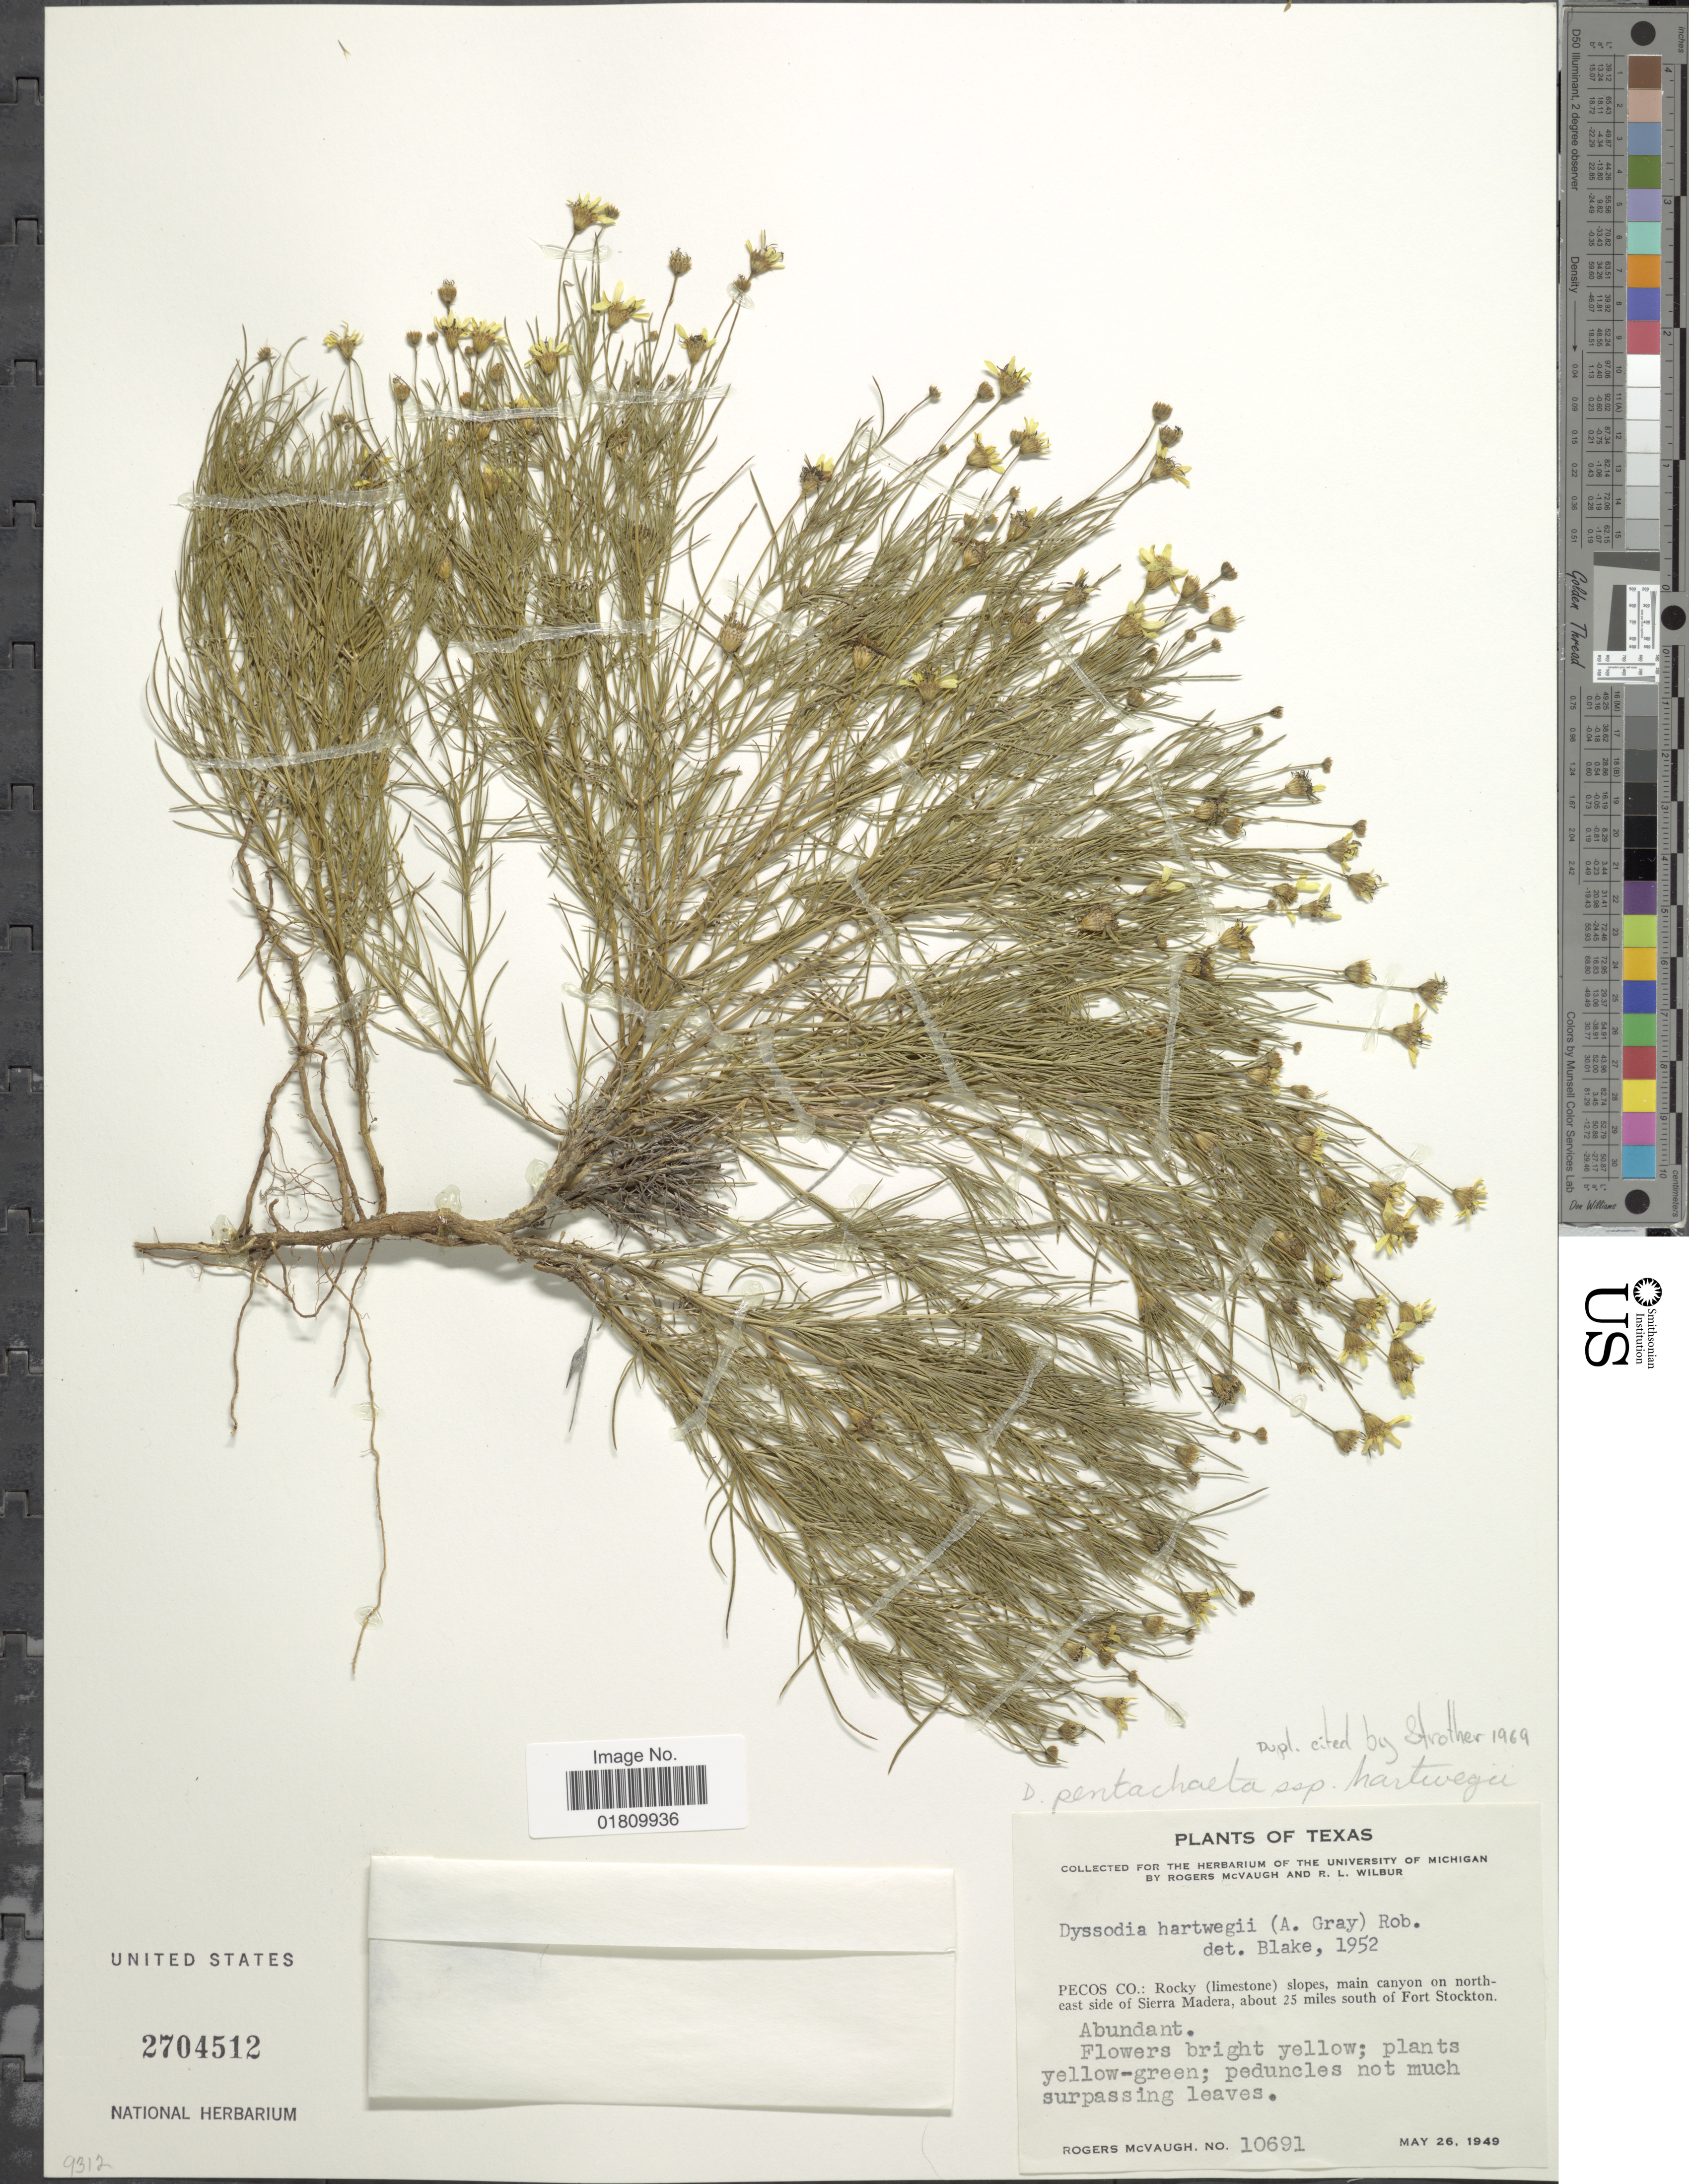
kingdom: Plantae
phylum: Tracheophyta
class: Magnoliopsida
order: Asterales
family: Asteraceae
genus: Thymophylla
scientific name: Thymophylla pentachaeta var. hartwegii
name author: (A. Gray) Strother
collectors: R. McVaugh & R. L. Wilbur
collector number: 10691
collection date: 1949-05-26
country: United States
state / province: Texas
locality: Pecos Co.: Rocky (limestone) slopes, main canyon on north-east side of Sierra Madera, about 25 miles south of Fort Stockton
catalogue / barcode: US 2704512